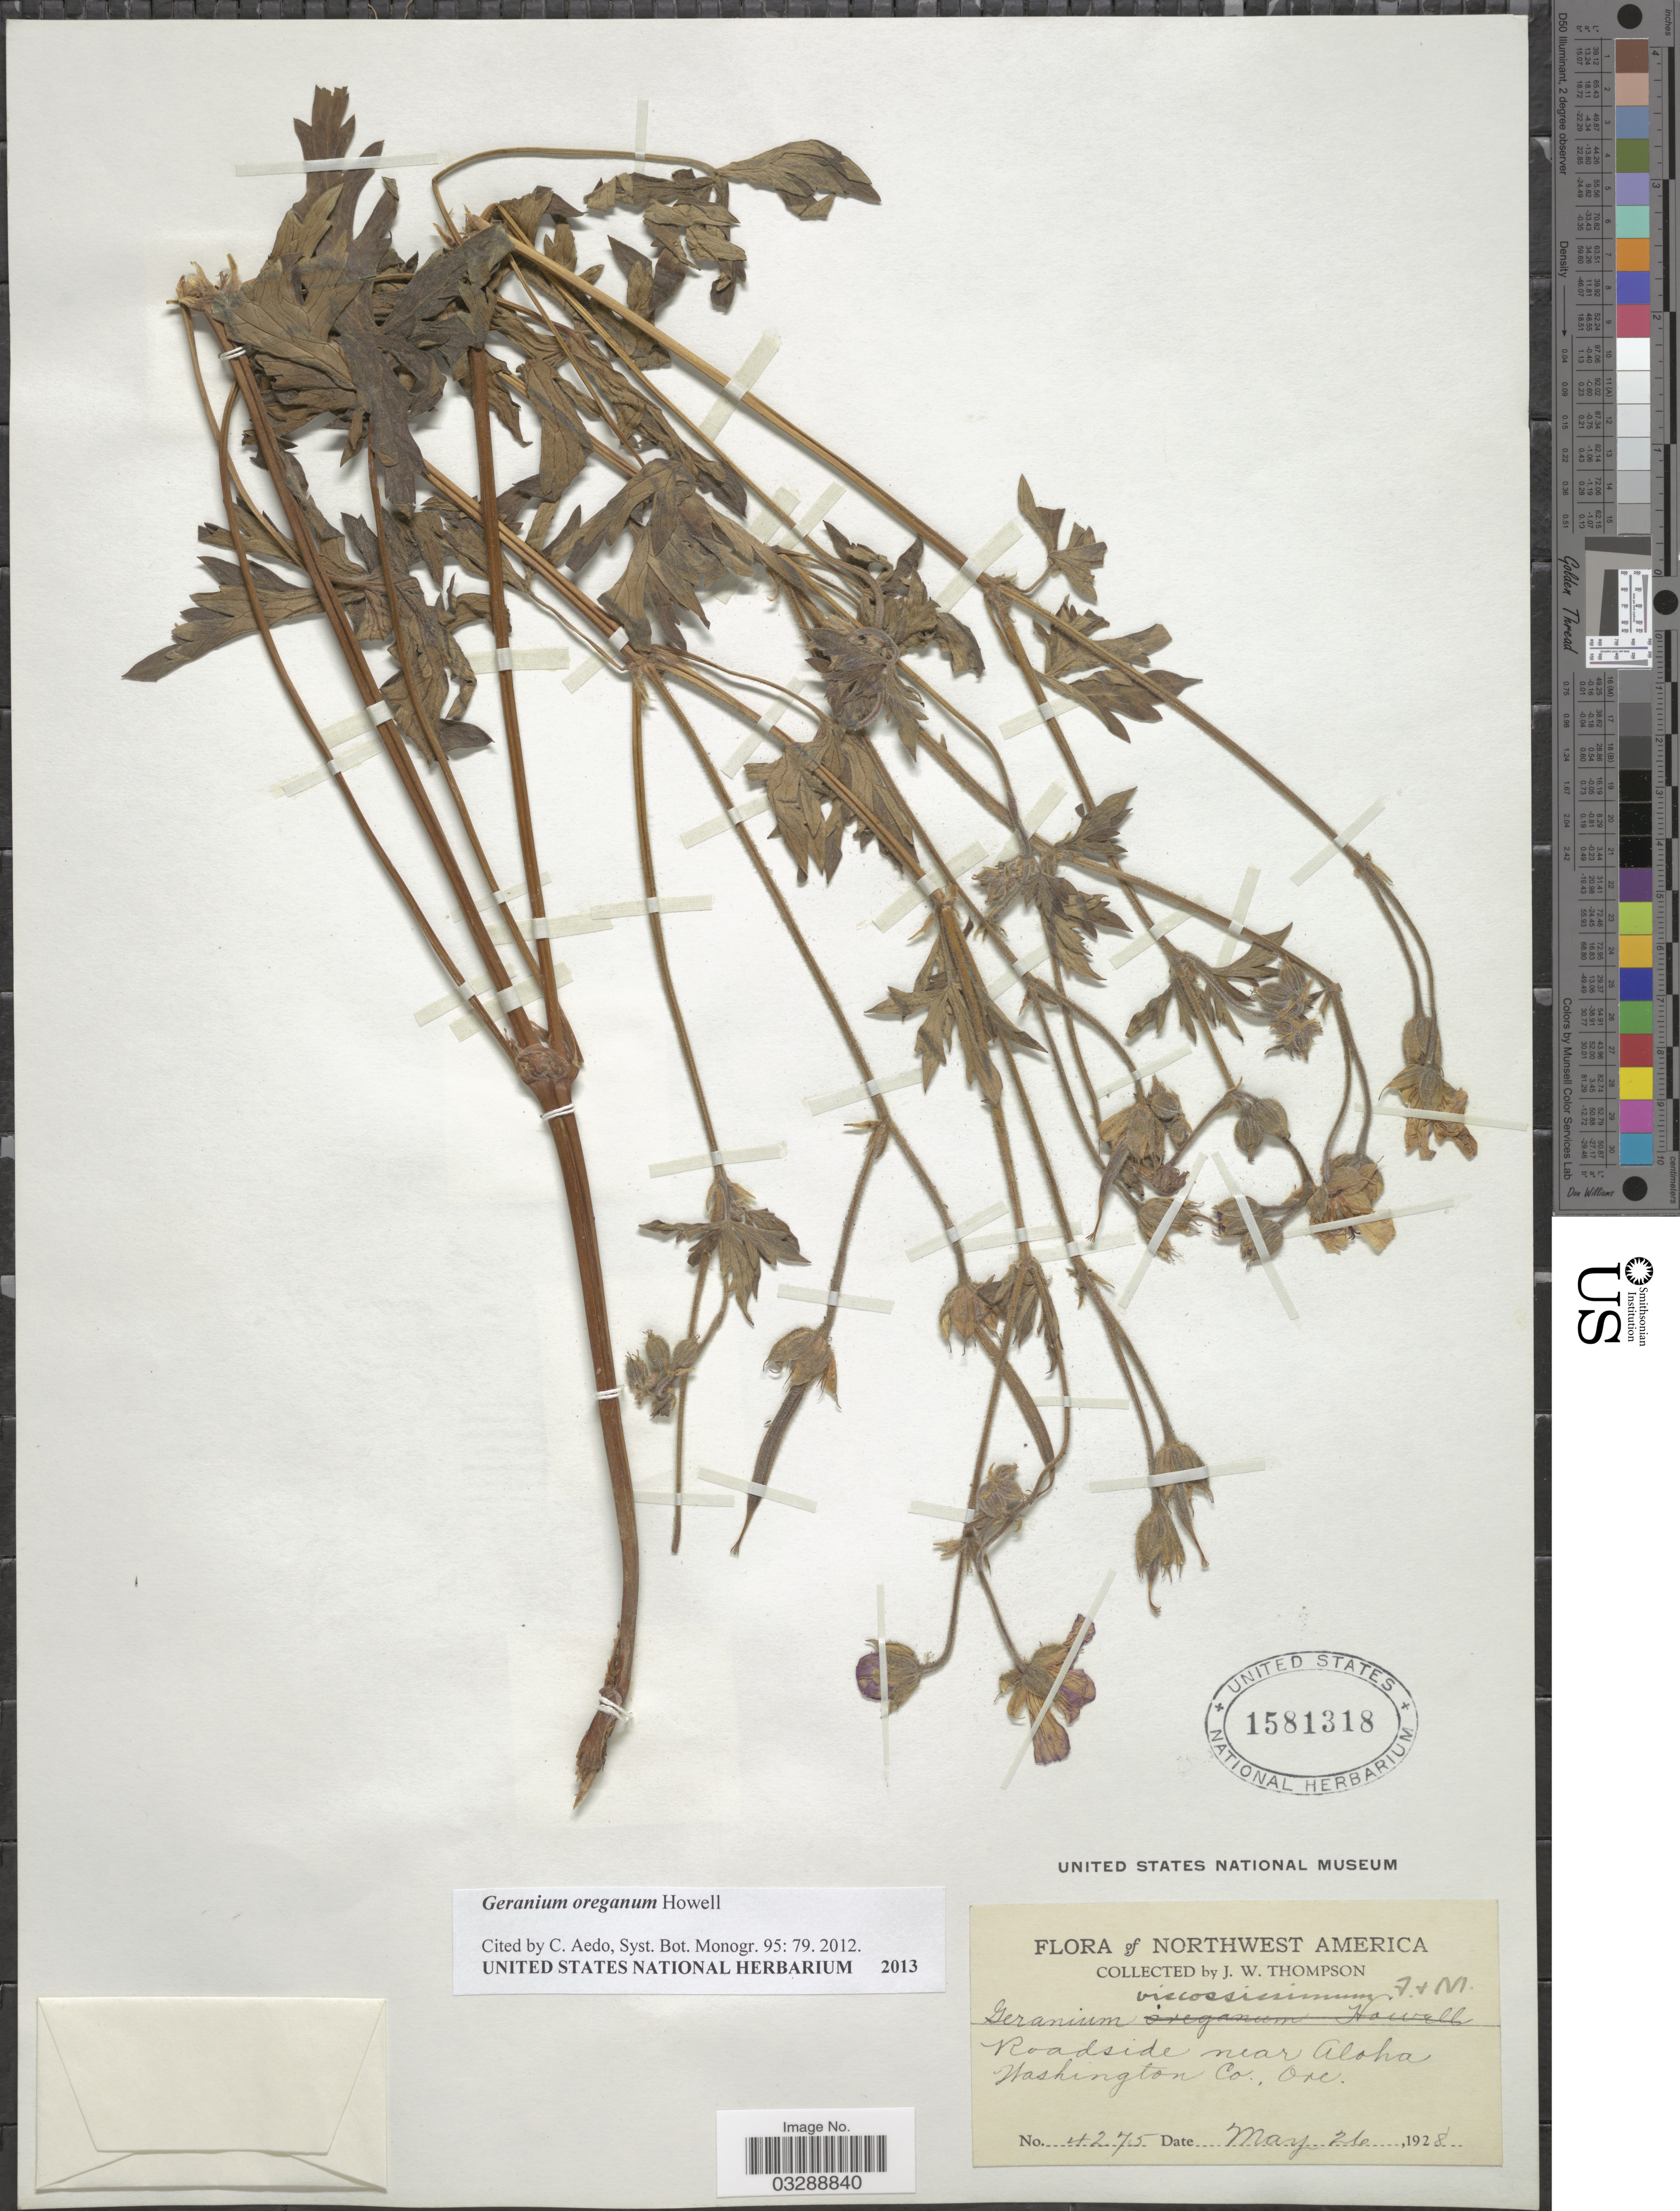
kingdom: Plantae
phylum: Tracheophyta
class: Magnoliopsida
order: Geraniales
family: Geraniaceae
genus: Geranium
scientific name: Geranium oreganum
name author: Howell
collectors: J. Thompson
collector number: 4275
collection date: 1928-05-26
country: United States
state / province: Oregon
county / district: Washington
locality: Northwest America. Roadside near Aloha Washington Co.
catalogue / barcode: US 1581318